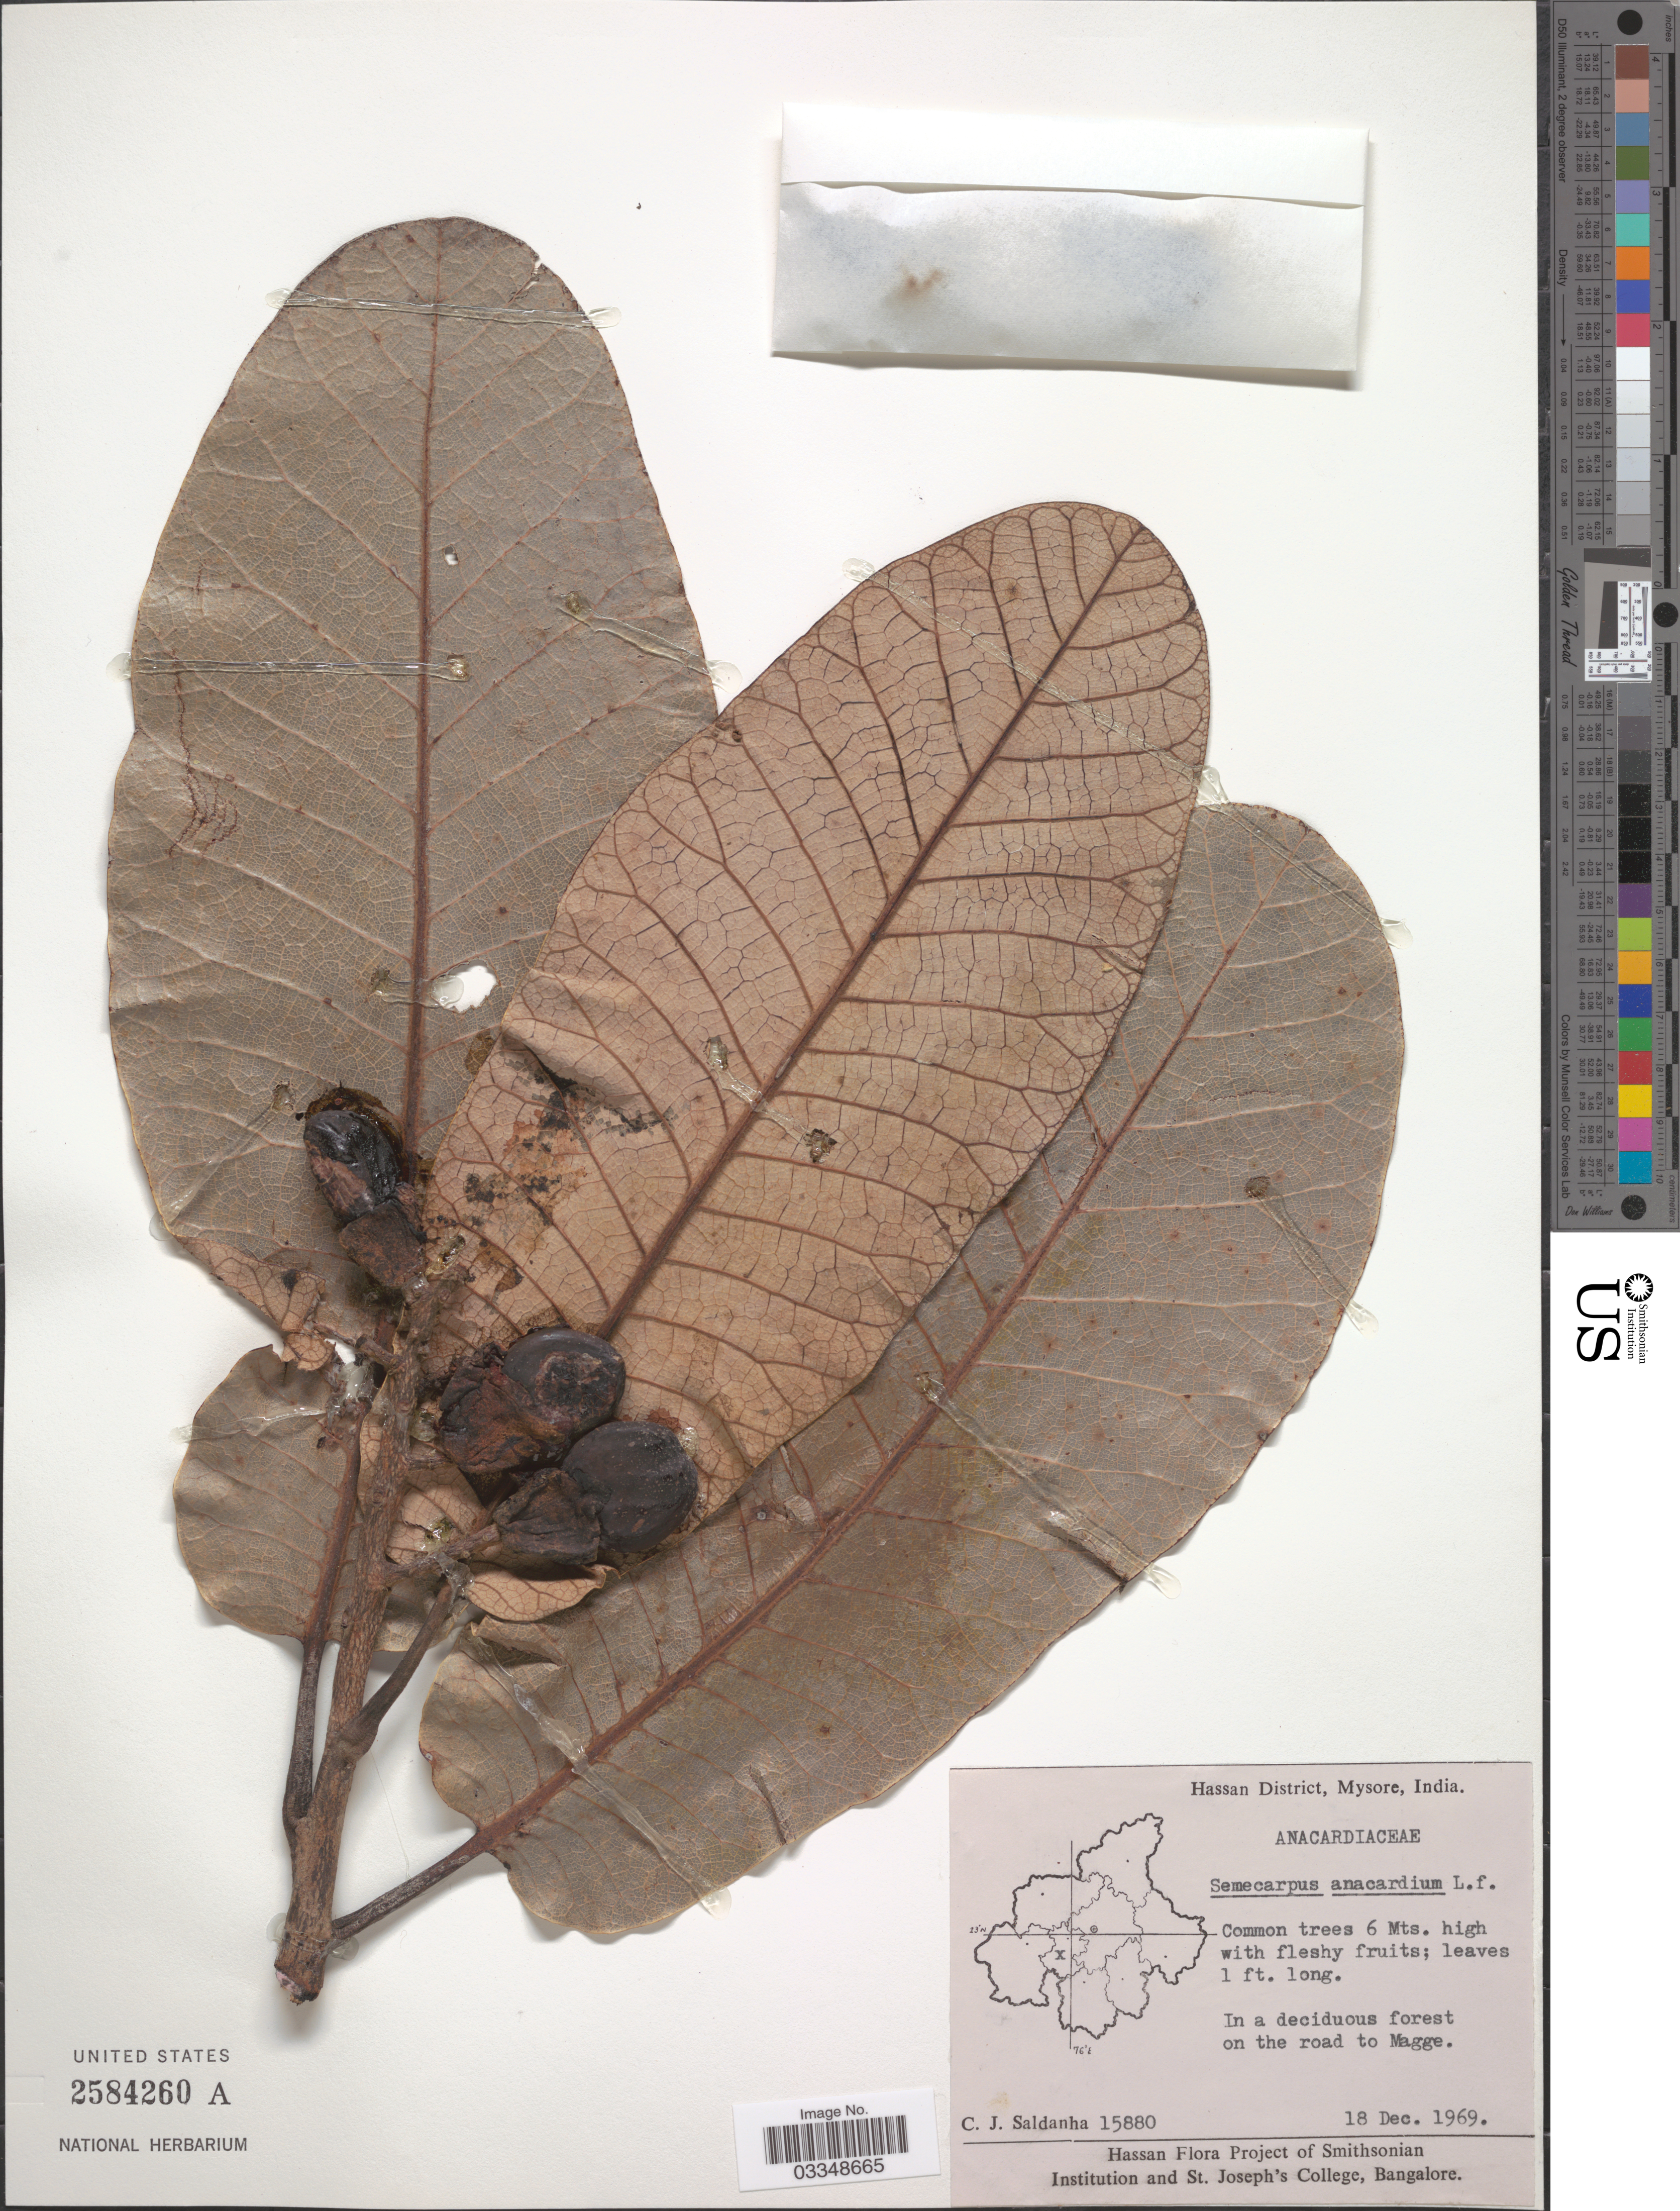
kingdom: Plantae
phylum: Tracheophyta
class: Magnoliopsida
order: Sapindales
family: Anacardiaceae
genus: Semecarpus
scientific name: Semecarpus anacardium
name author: L. f.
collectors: C. J. Saldanha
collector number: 15880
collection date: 1969-12-18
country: India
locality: Hassan District, Mysore. In deciduous forest on the road to Magge.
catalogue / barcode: US 2584260A